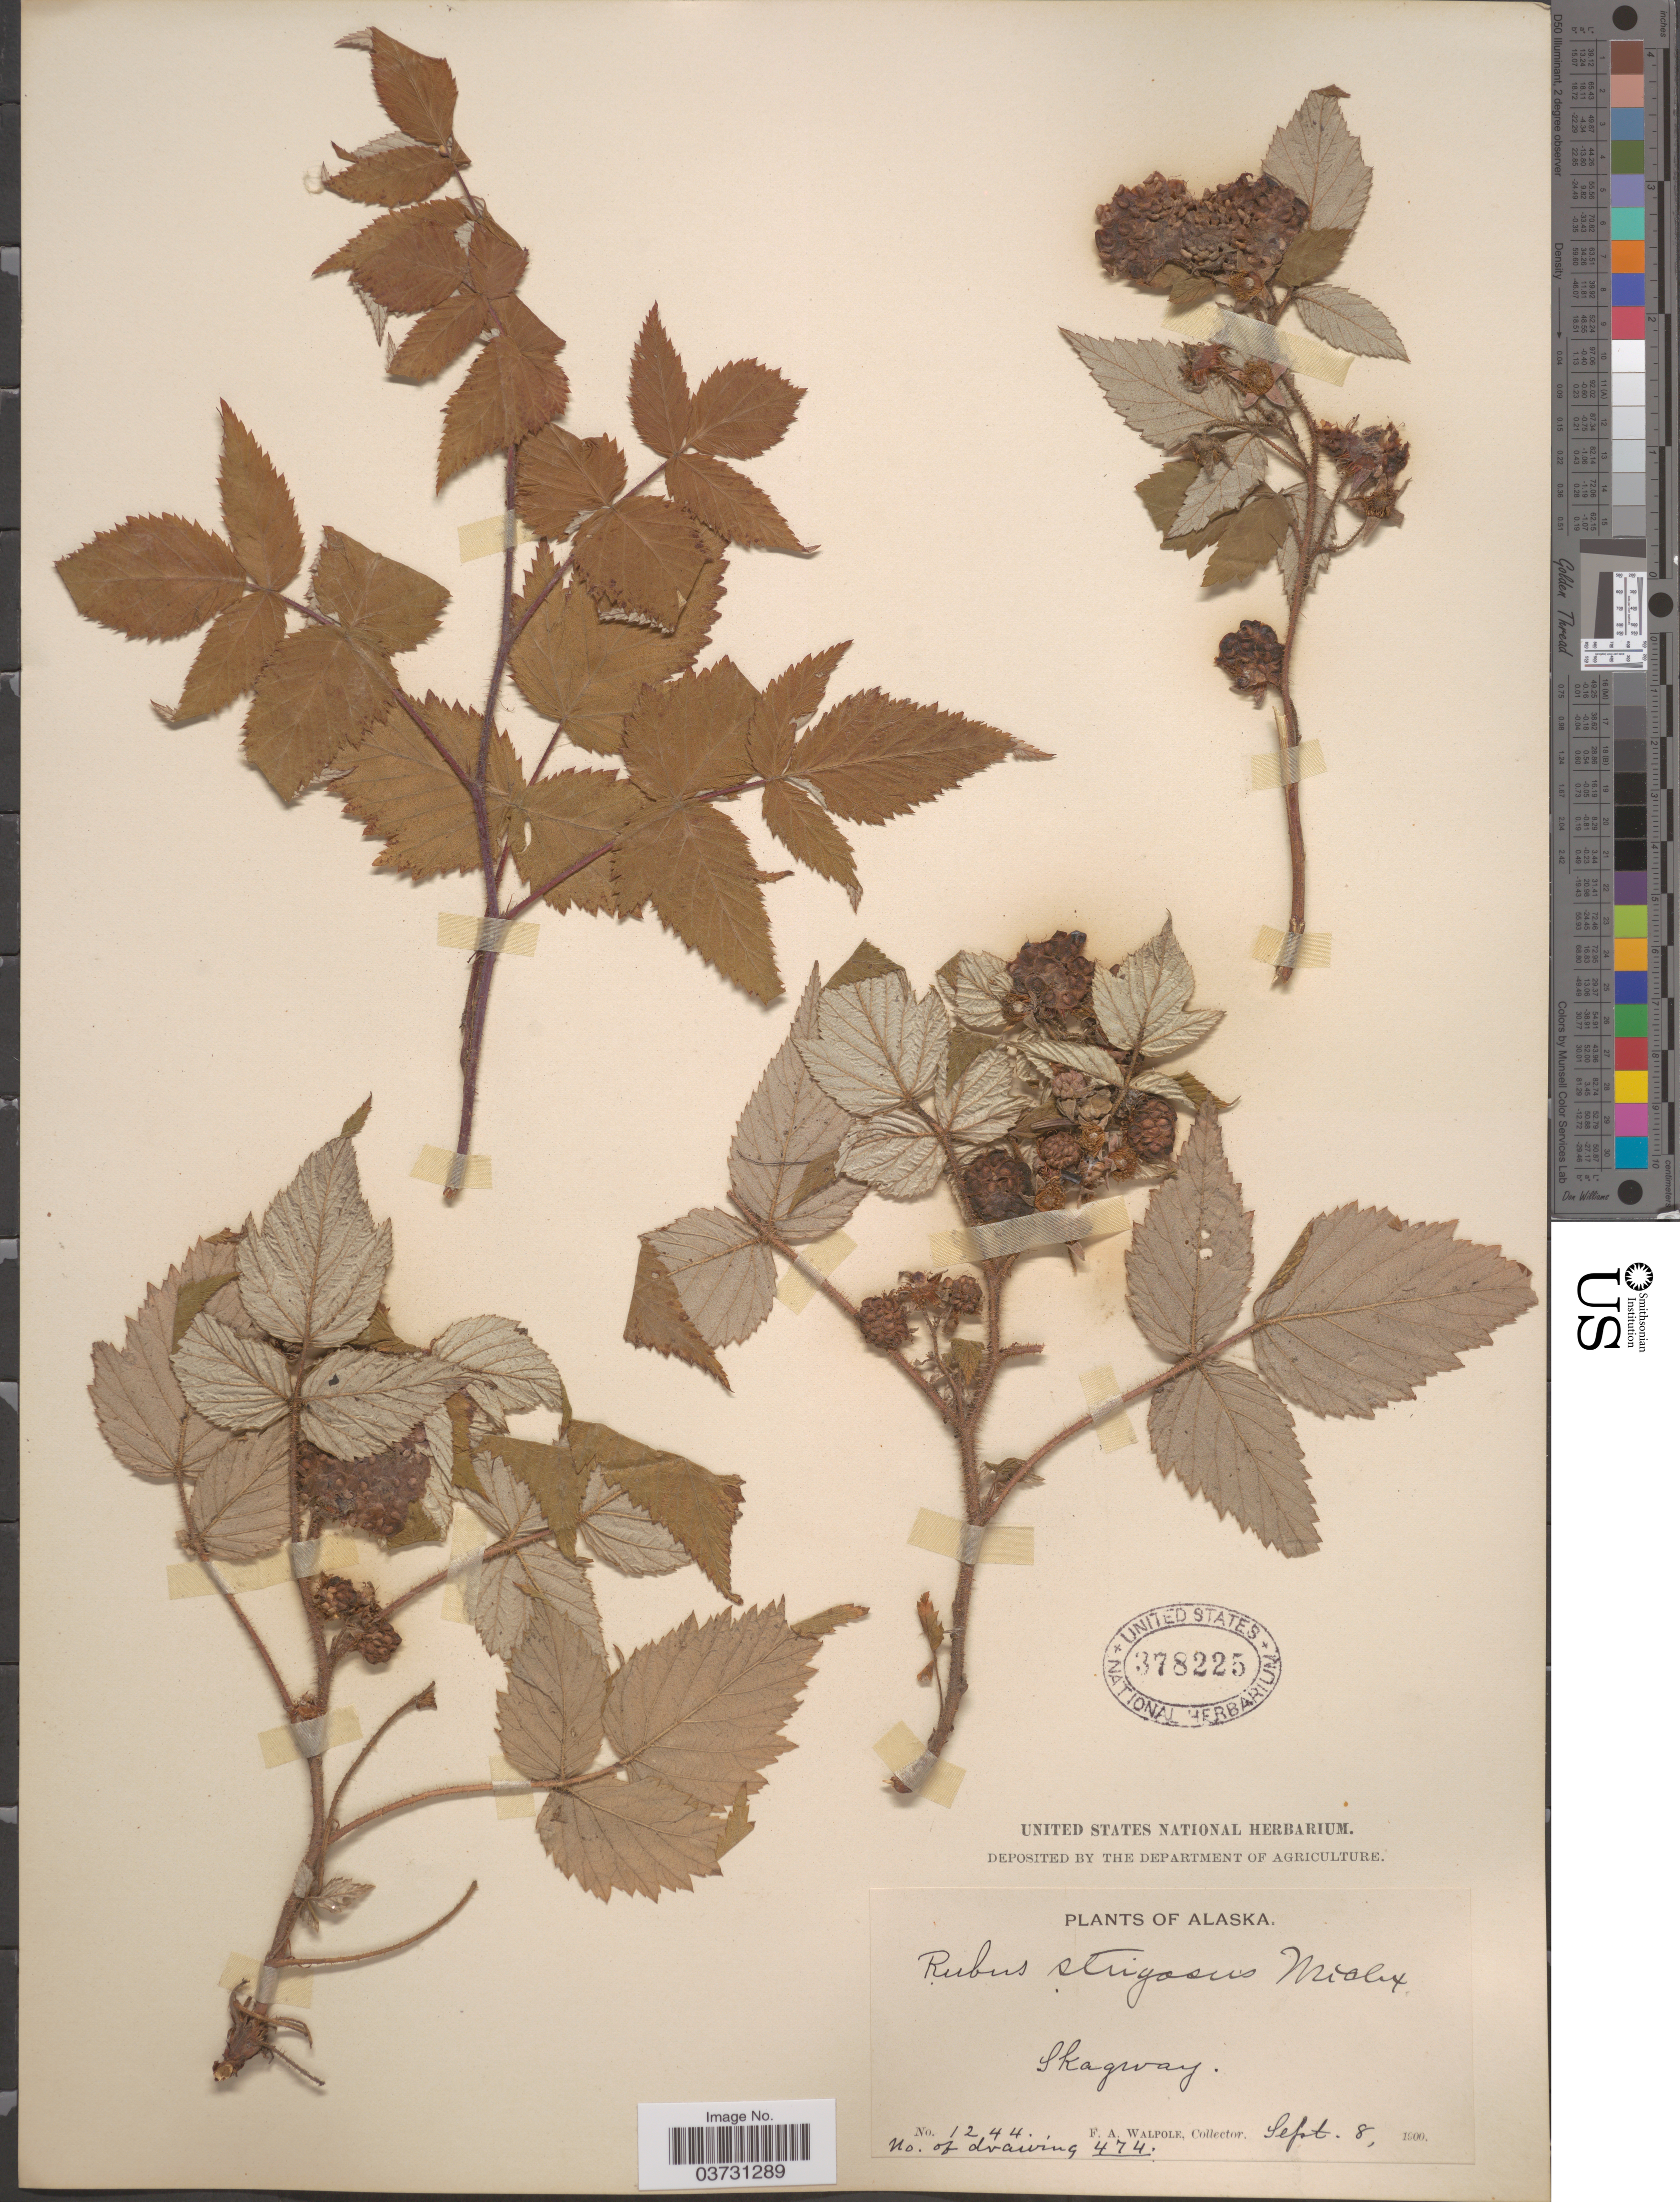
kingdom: Plantae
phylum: Tracheophyta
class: Magnoliopsida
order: Rosales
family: Rosaceae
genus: Rubus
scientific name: Rubus strigosus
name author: Michx.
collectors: F. Walpole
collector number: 1244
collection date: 1900-09-08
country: United States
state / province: Alaska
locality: Skagway.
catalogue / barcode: US 378225